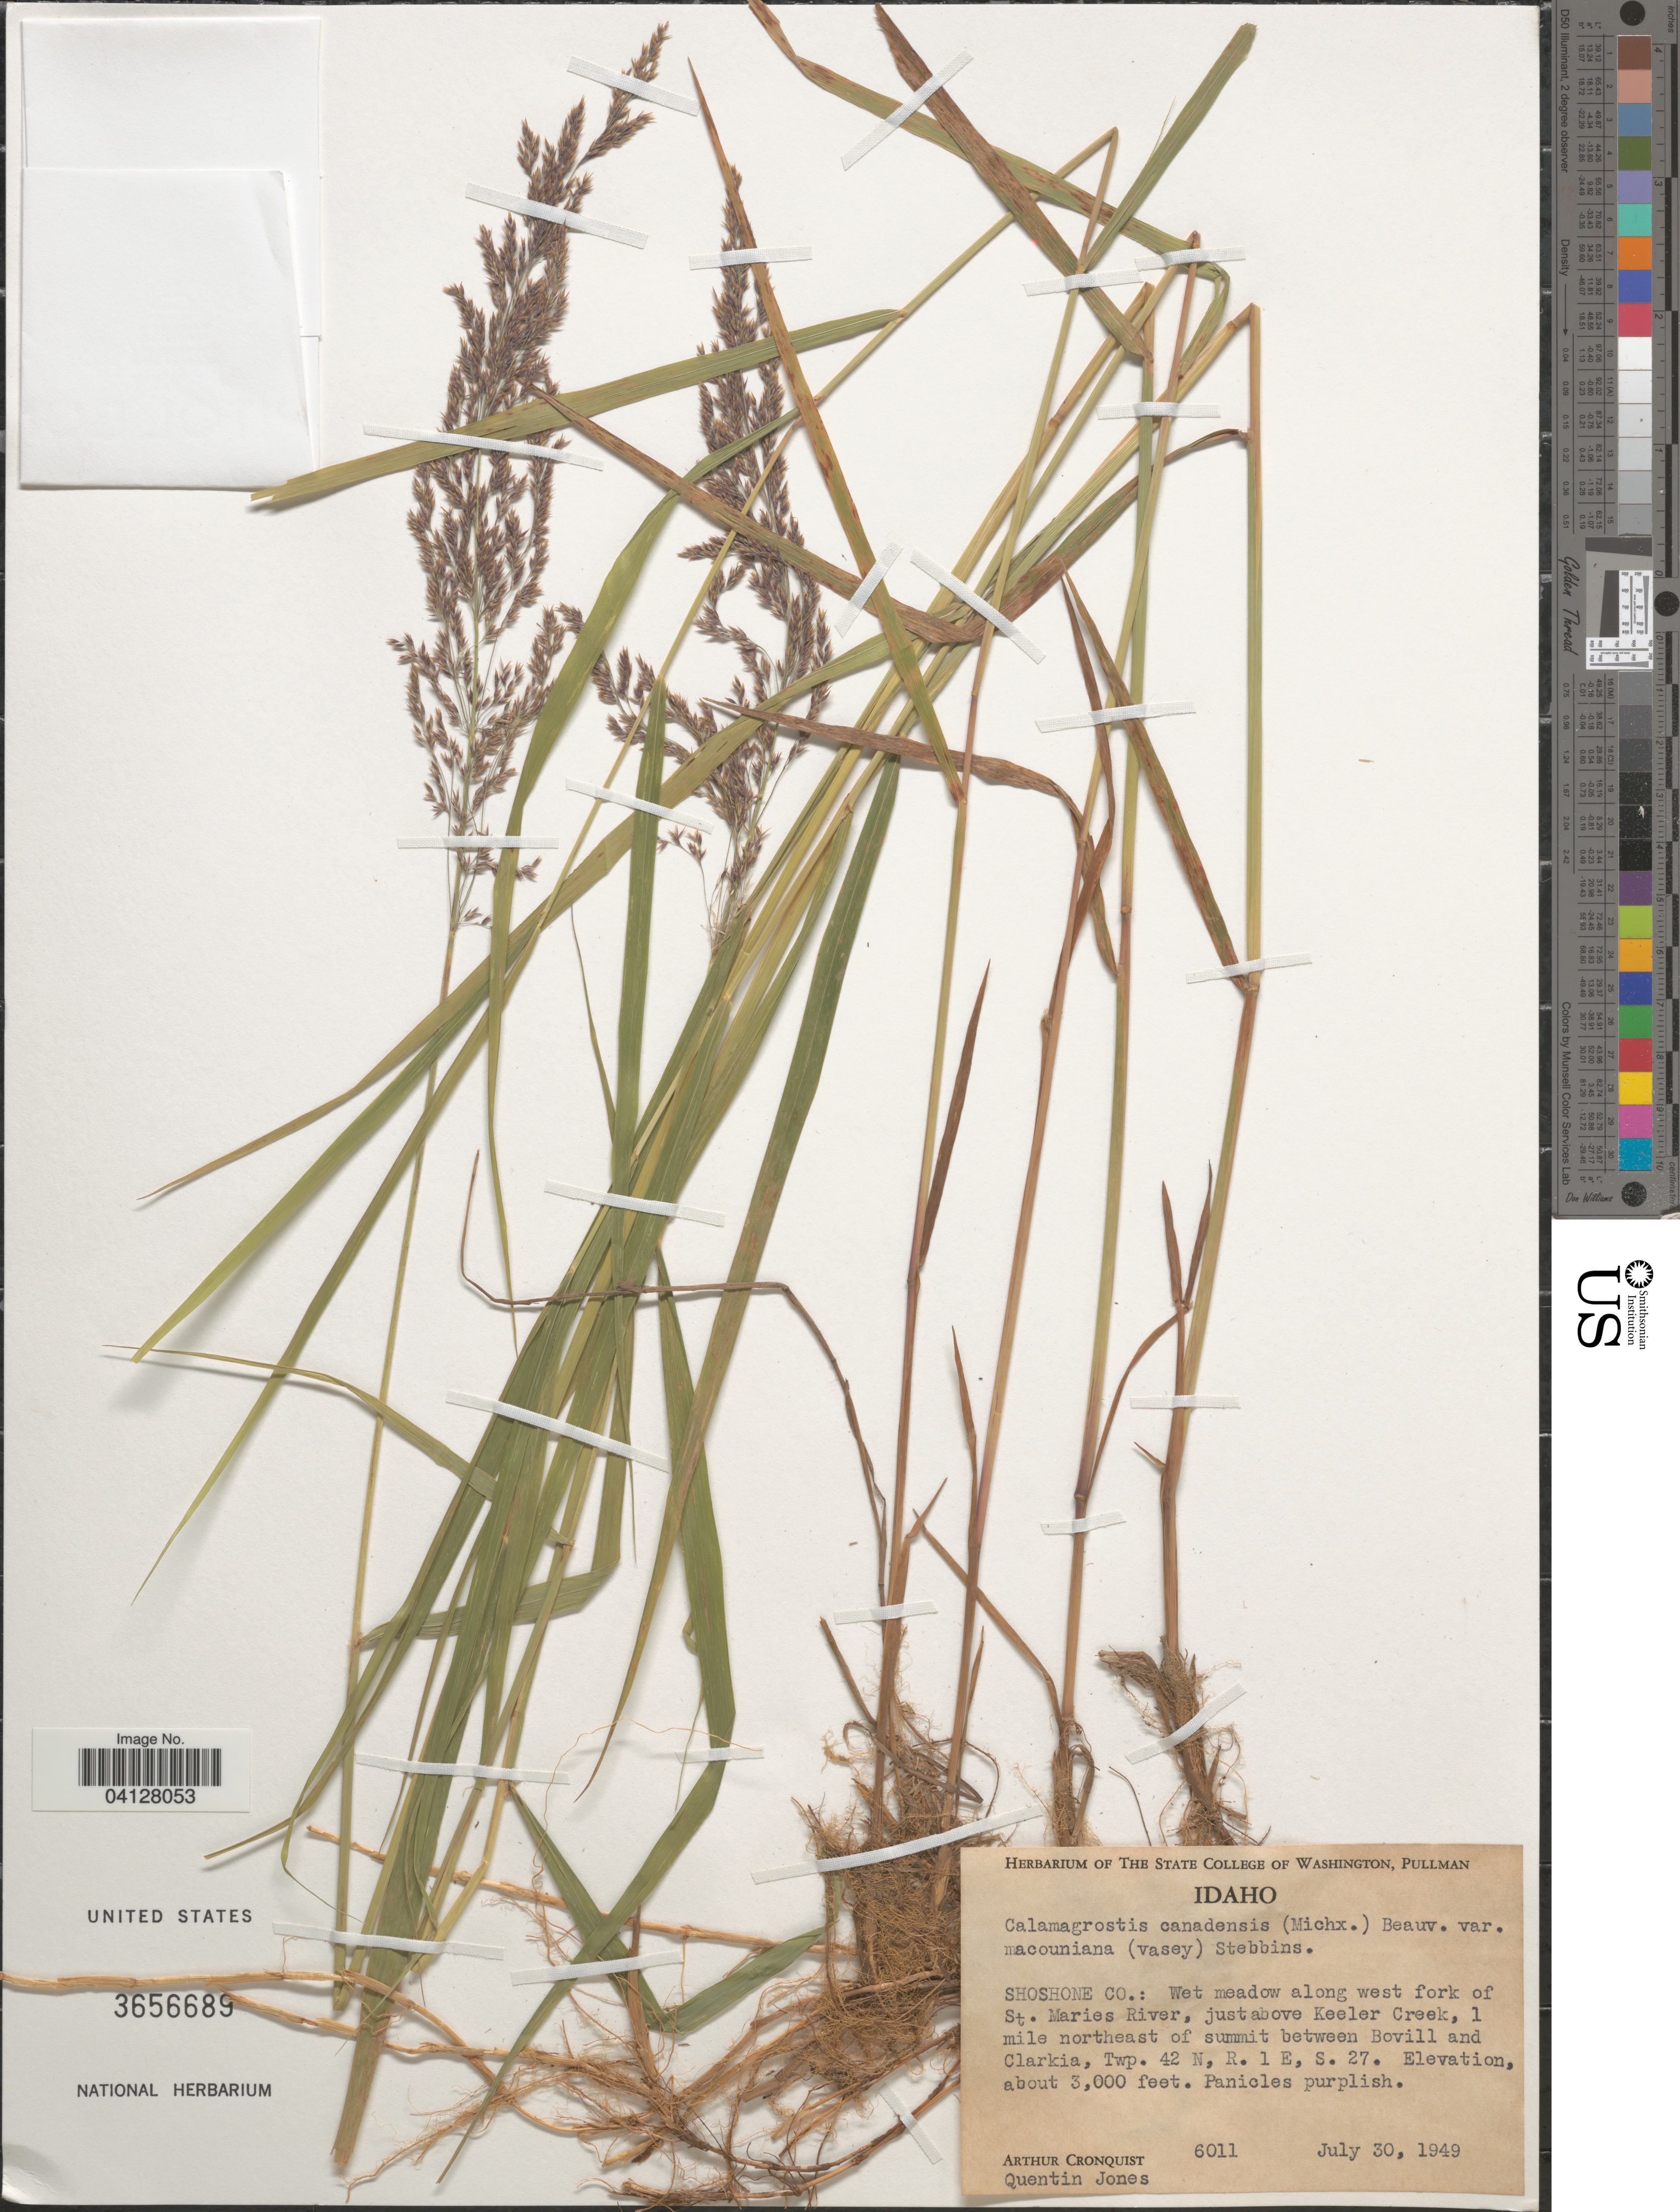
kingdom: Plantae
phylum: Tracheophyta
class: Liliopsida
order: Poales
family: Poaceae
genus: Calamagrostis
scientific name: Calamagrostis canadensis var. macouniana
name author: (Vasey) Stebbins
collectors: A. J. Cronquist & Q. Jones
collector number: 6011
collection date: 1949-07-30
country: United States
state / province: Idaho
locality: Shoshone Co.: Wet meadow along west fork of St. Maries River, just above Keeler Creek, 1 mile northeast of summit between Bovill and Clarkia, Twp. 42 N, R. 1 E, S. 27.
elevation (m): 914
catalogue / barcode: US 3656689